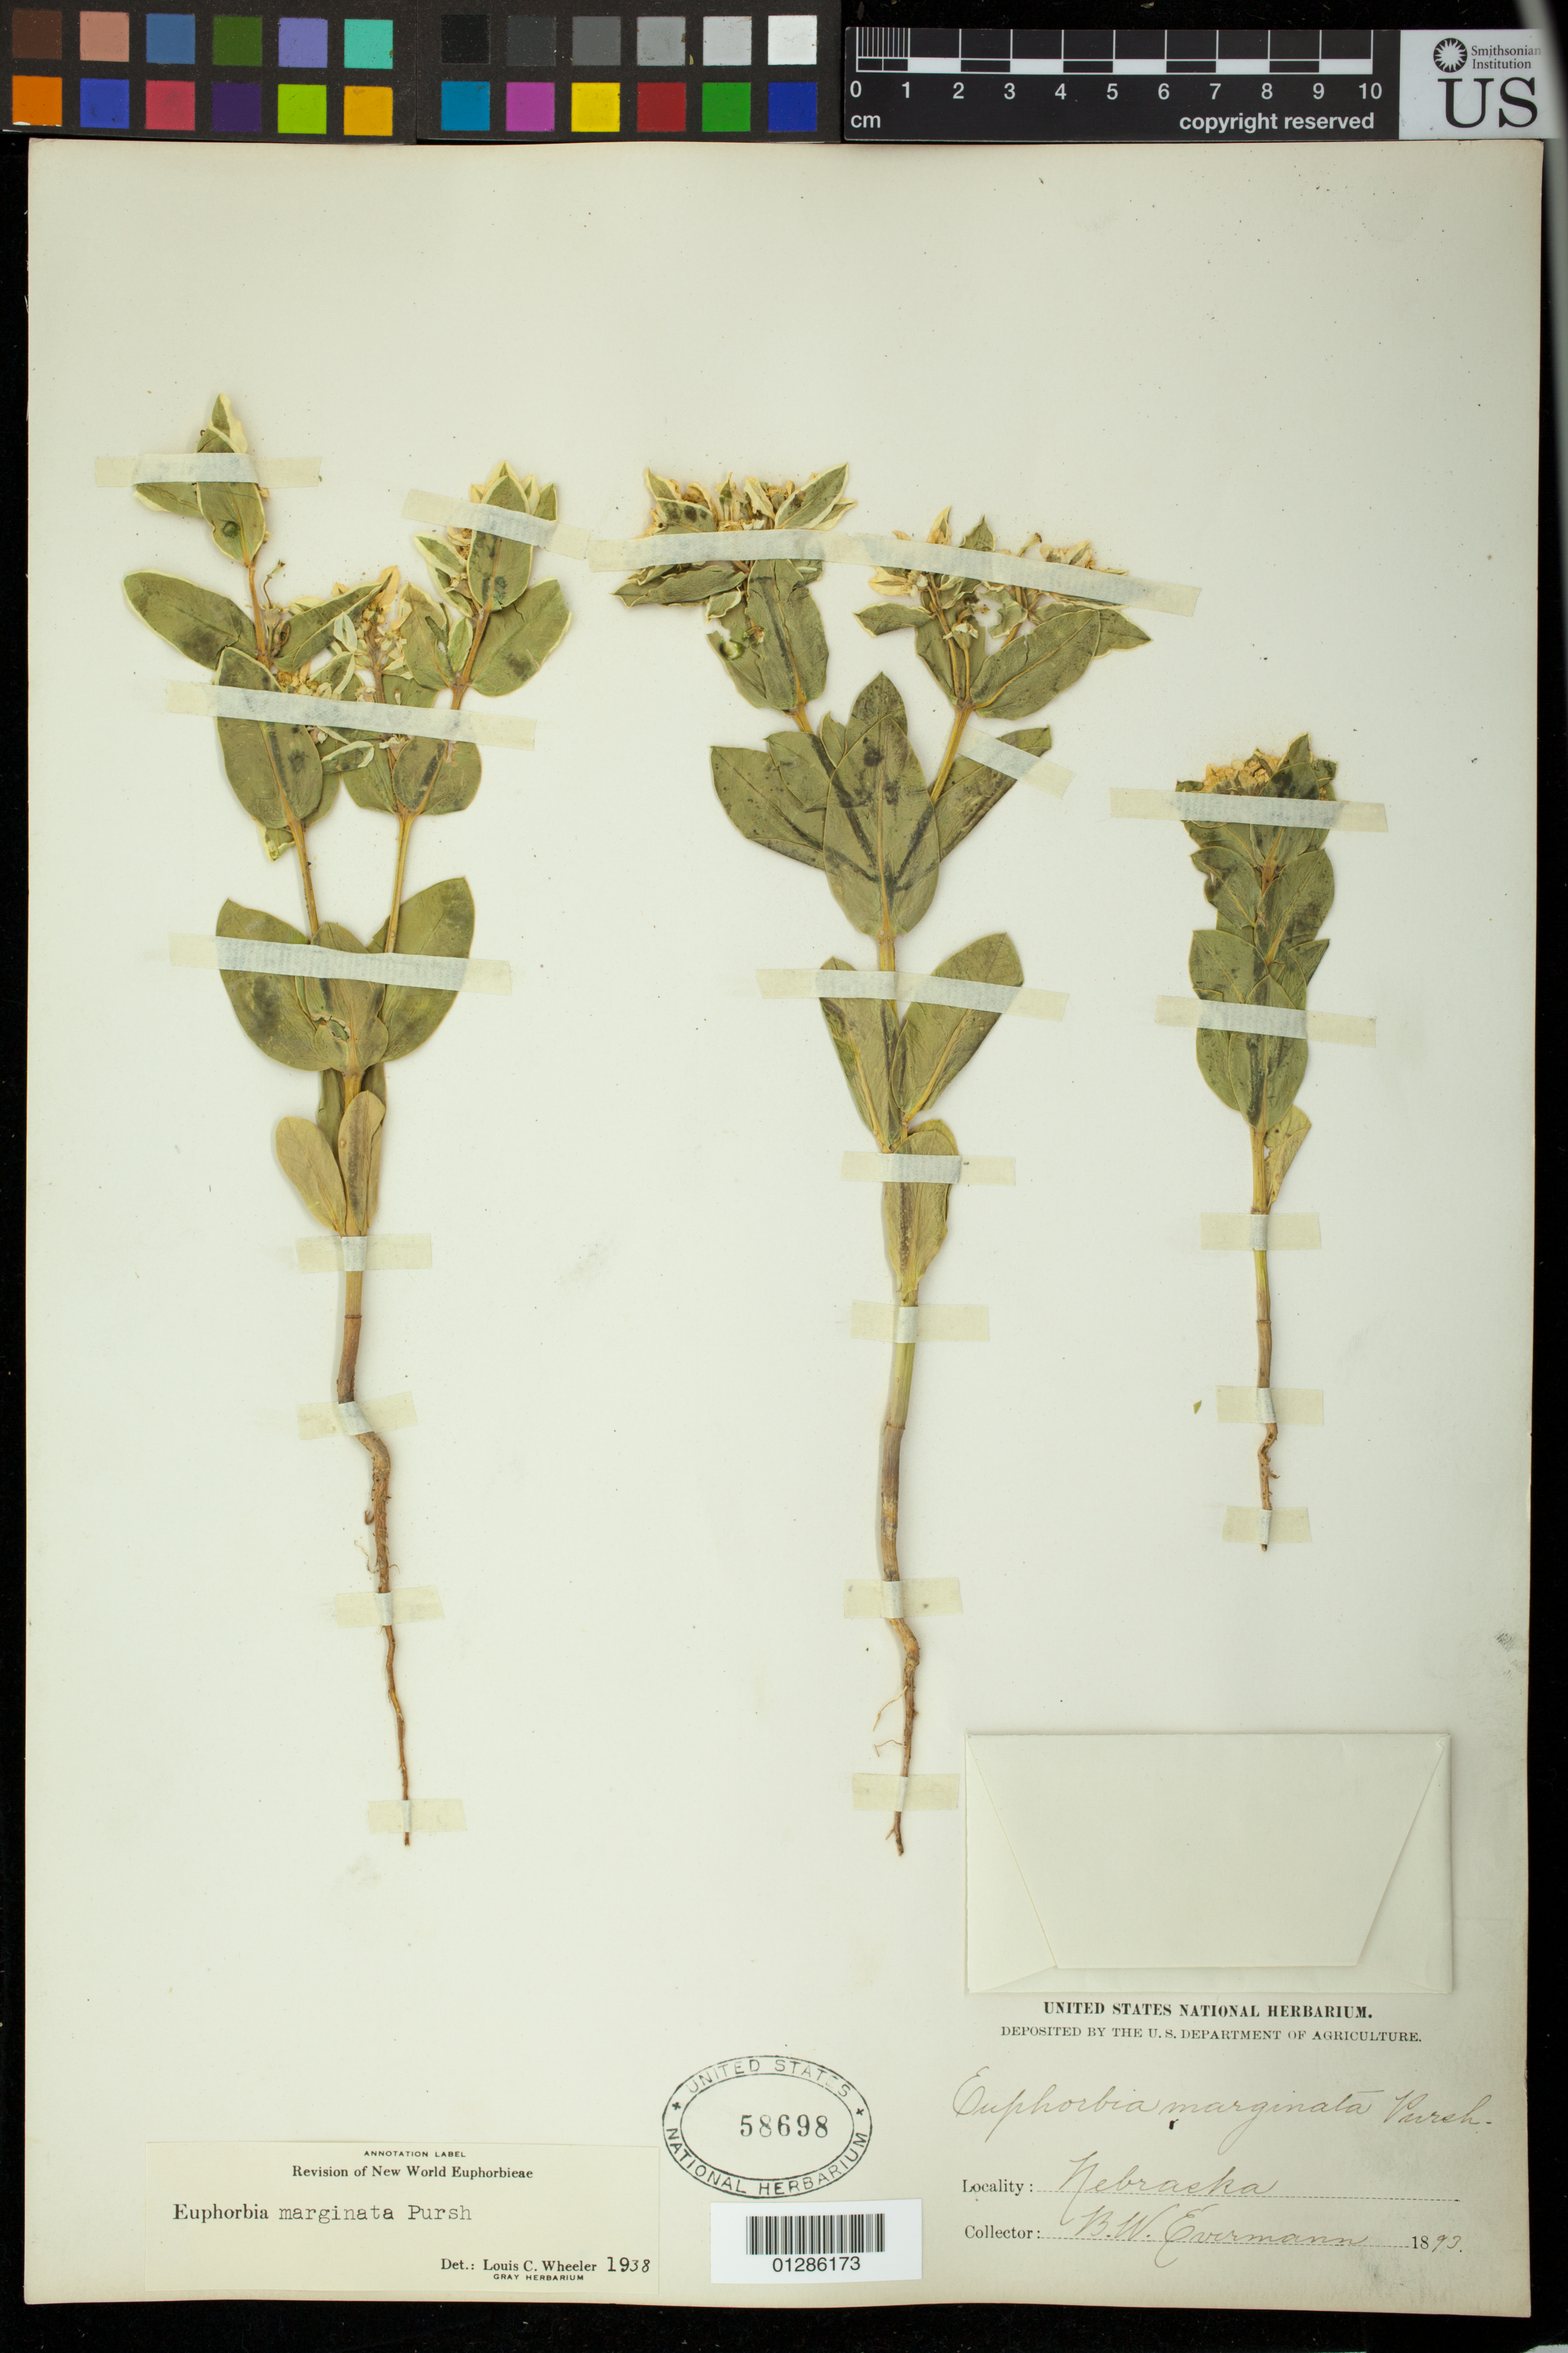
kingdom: Plantae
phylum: Tracheophyta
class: Magnoliopsida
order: Malpighiales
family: Euphorbiaceae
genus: Euphorbia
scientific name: Euphorbia marginata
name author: Pursh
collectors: B. W. Evermann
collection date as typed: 1893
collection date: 1893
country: United States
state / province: Nebraska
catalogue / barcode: US 58698